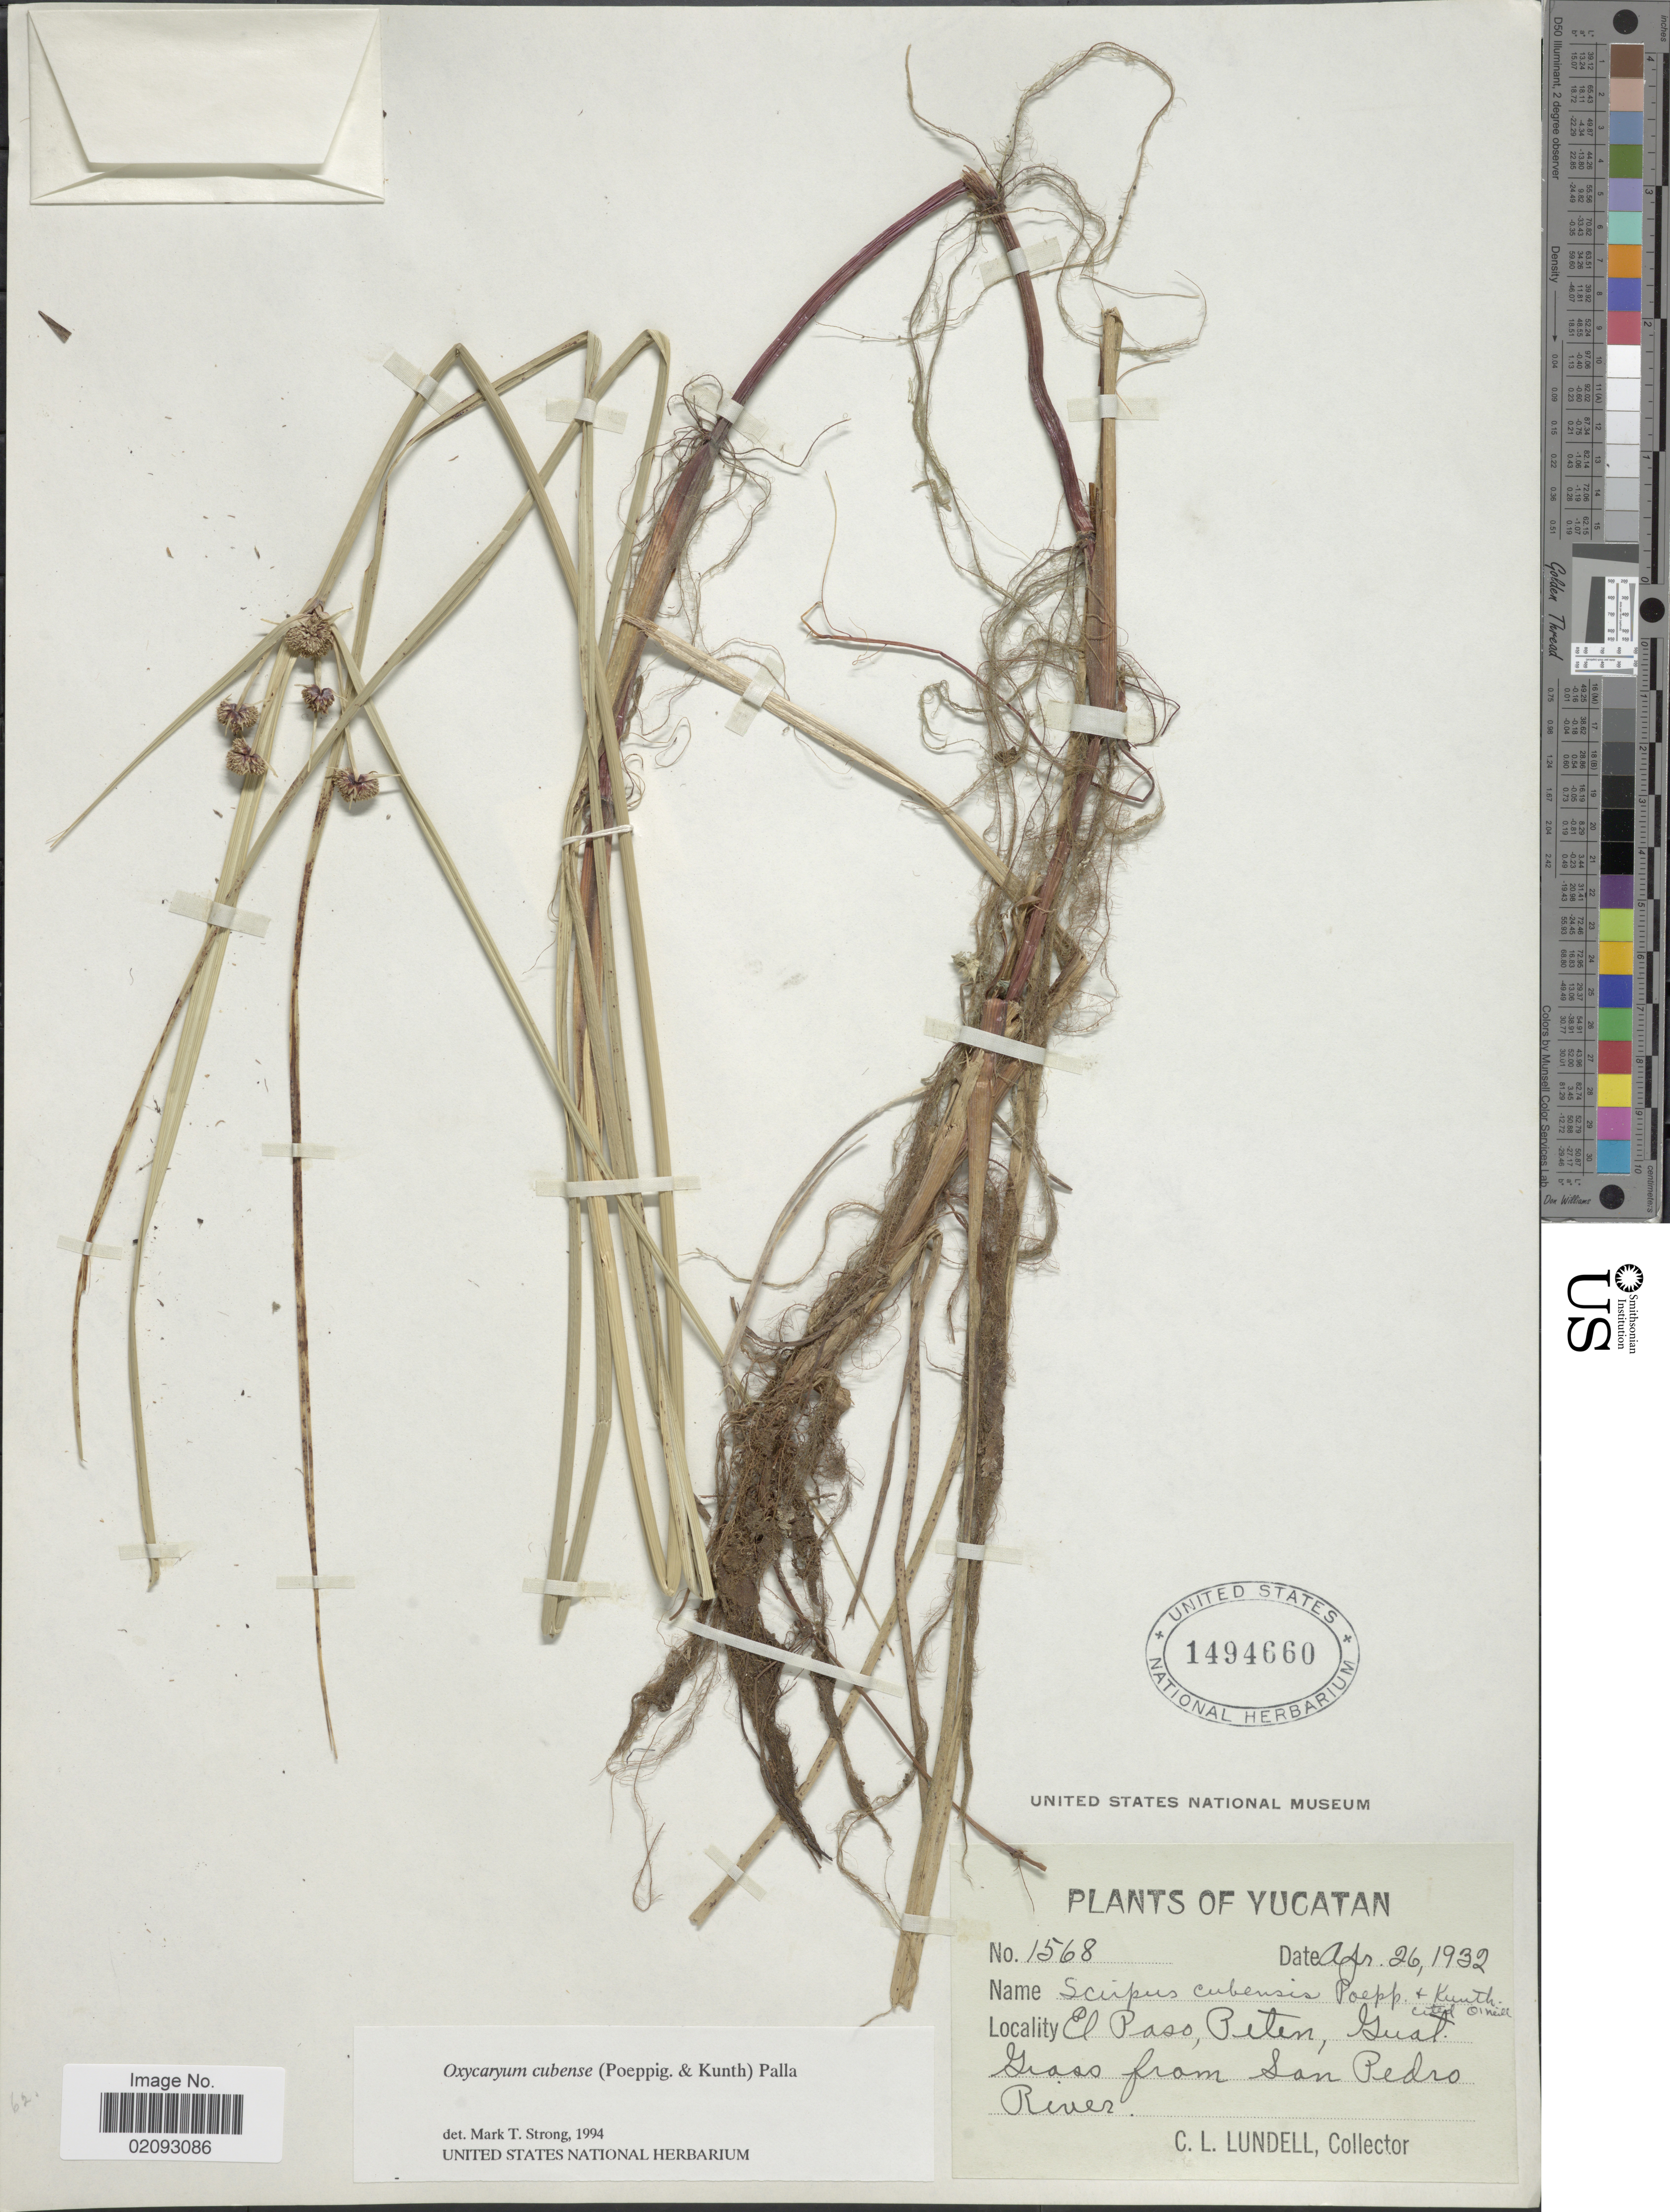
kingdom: Plantae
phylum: Tracheophyta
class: Liliopsida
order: Poales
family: Cyperaceae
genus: Cyperus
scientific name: Cyperus blepharoleptos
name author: Steud.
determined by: Strong, M. T., (US), Smithsonian Institution - National Museum of Natural History (UNITED STATES)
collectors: C. L. Lundell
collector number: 1568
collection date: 1932-04-26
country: Guatemala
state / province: El Petén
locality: El Paso, Peten, Guat. Grass from San Pedro River, Yucatan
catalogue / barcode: US 1494660